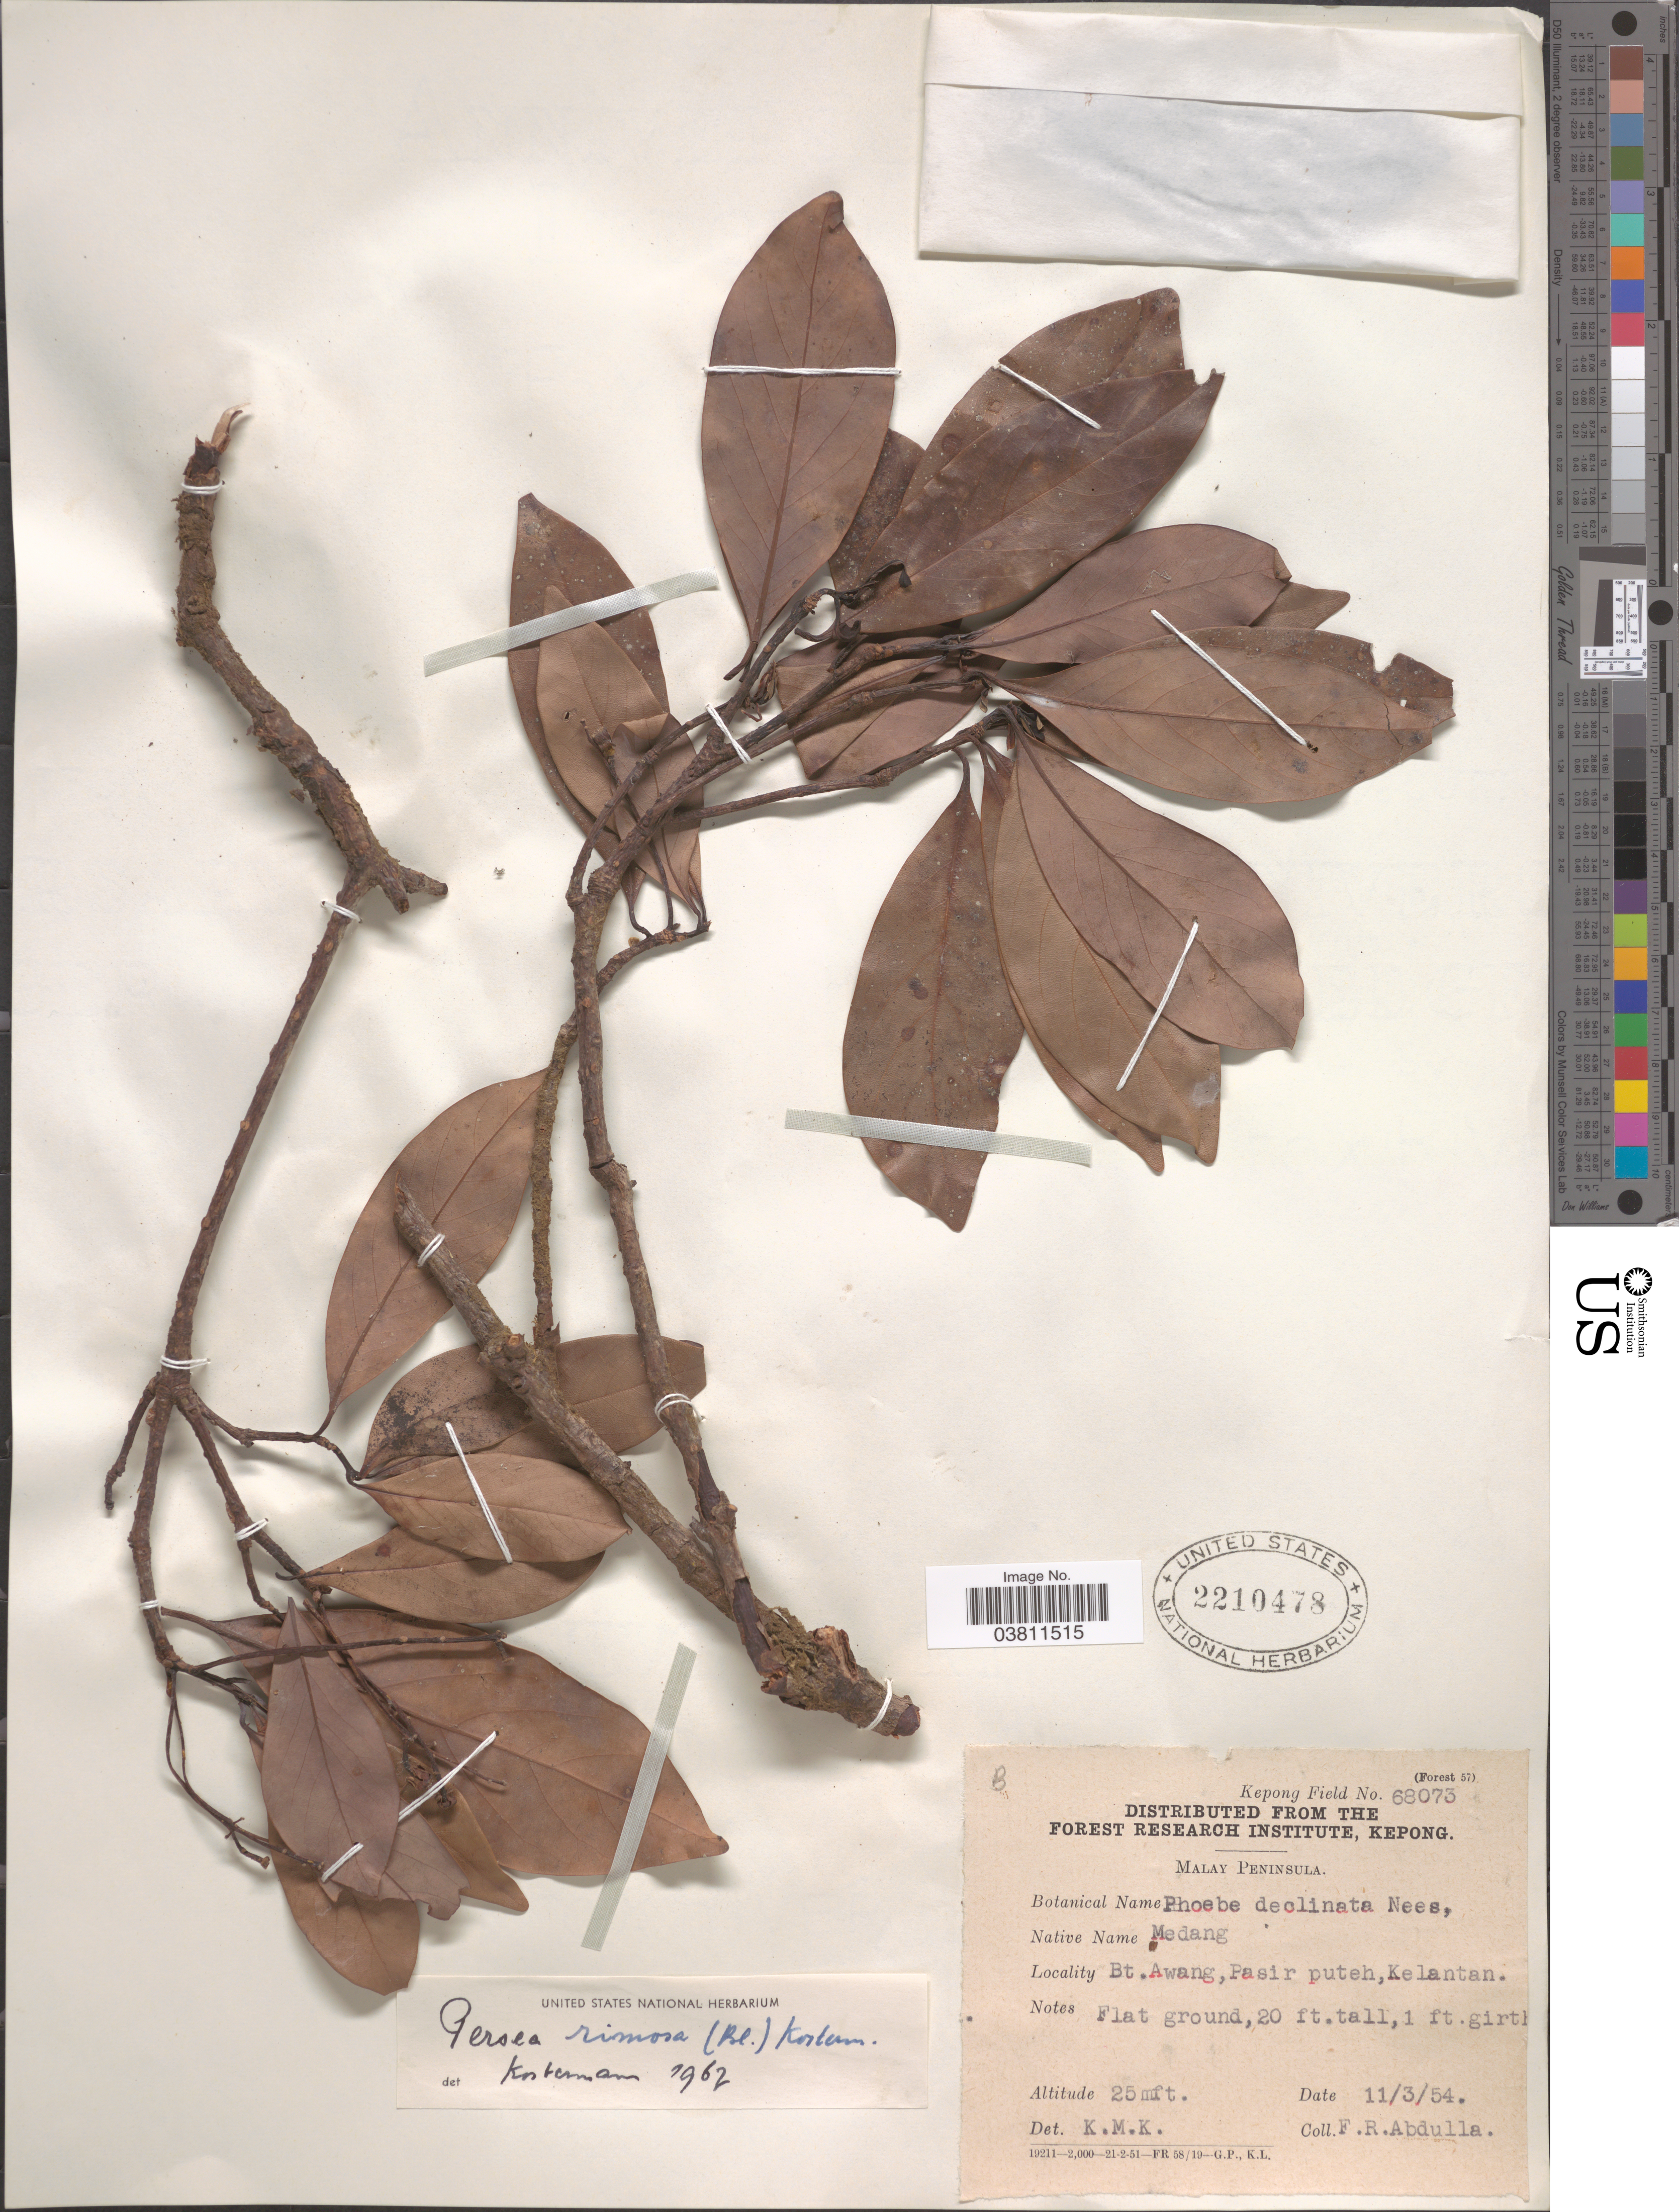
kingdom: Plantae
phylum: Tracheophyta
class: Magnoliopsida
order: Laurales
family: Lauraceae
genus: Persea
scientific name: Persea rimosa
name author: Zoll. ex Meisn.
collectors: F. Abdulla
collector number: Kepong Field 68073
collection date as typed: Transcribed d/m/y: 11/3/54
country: Malaysia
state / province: Kelantan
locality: Malay Peninsula. Bt. Awang, Pasir puteh.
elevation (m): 8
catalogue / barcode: US 2210478